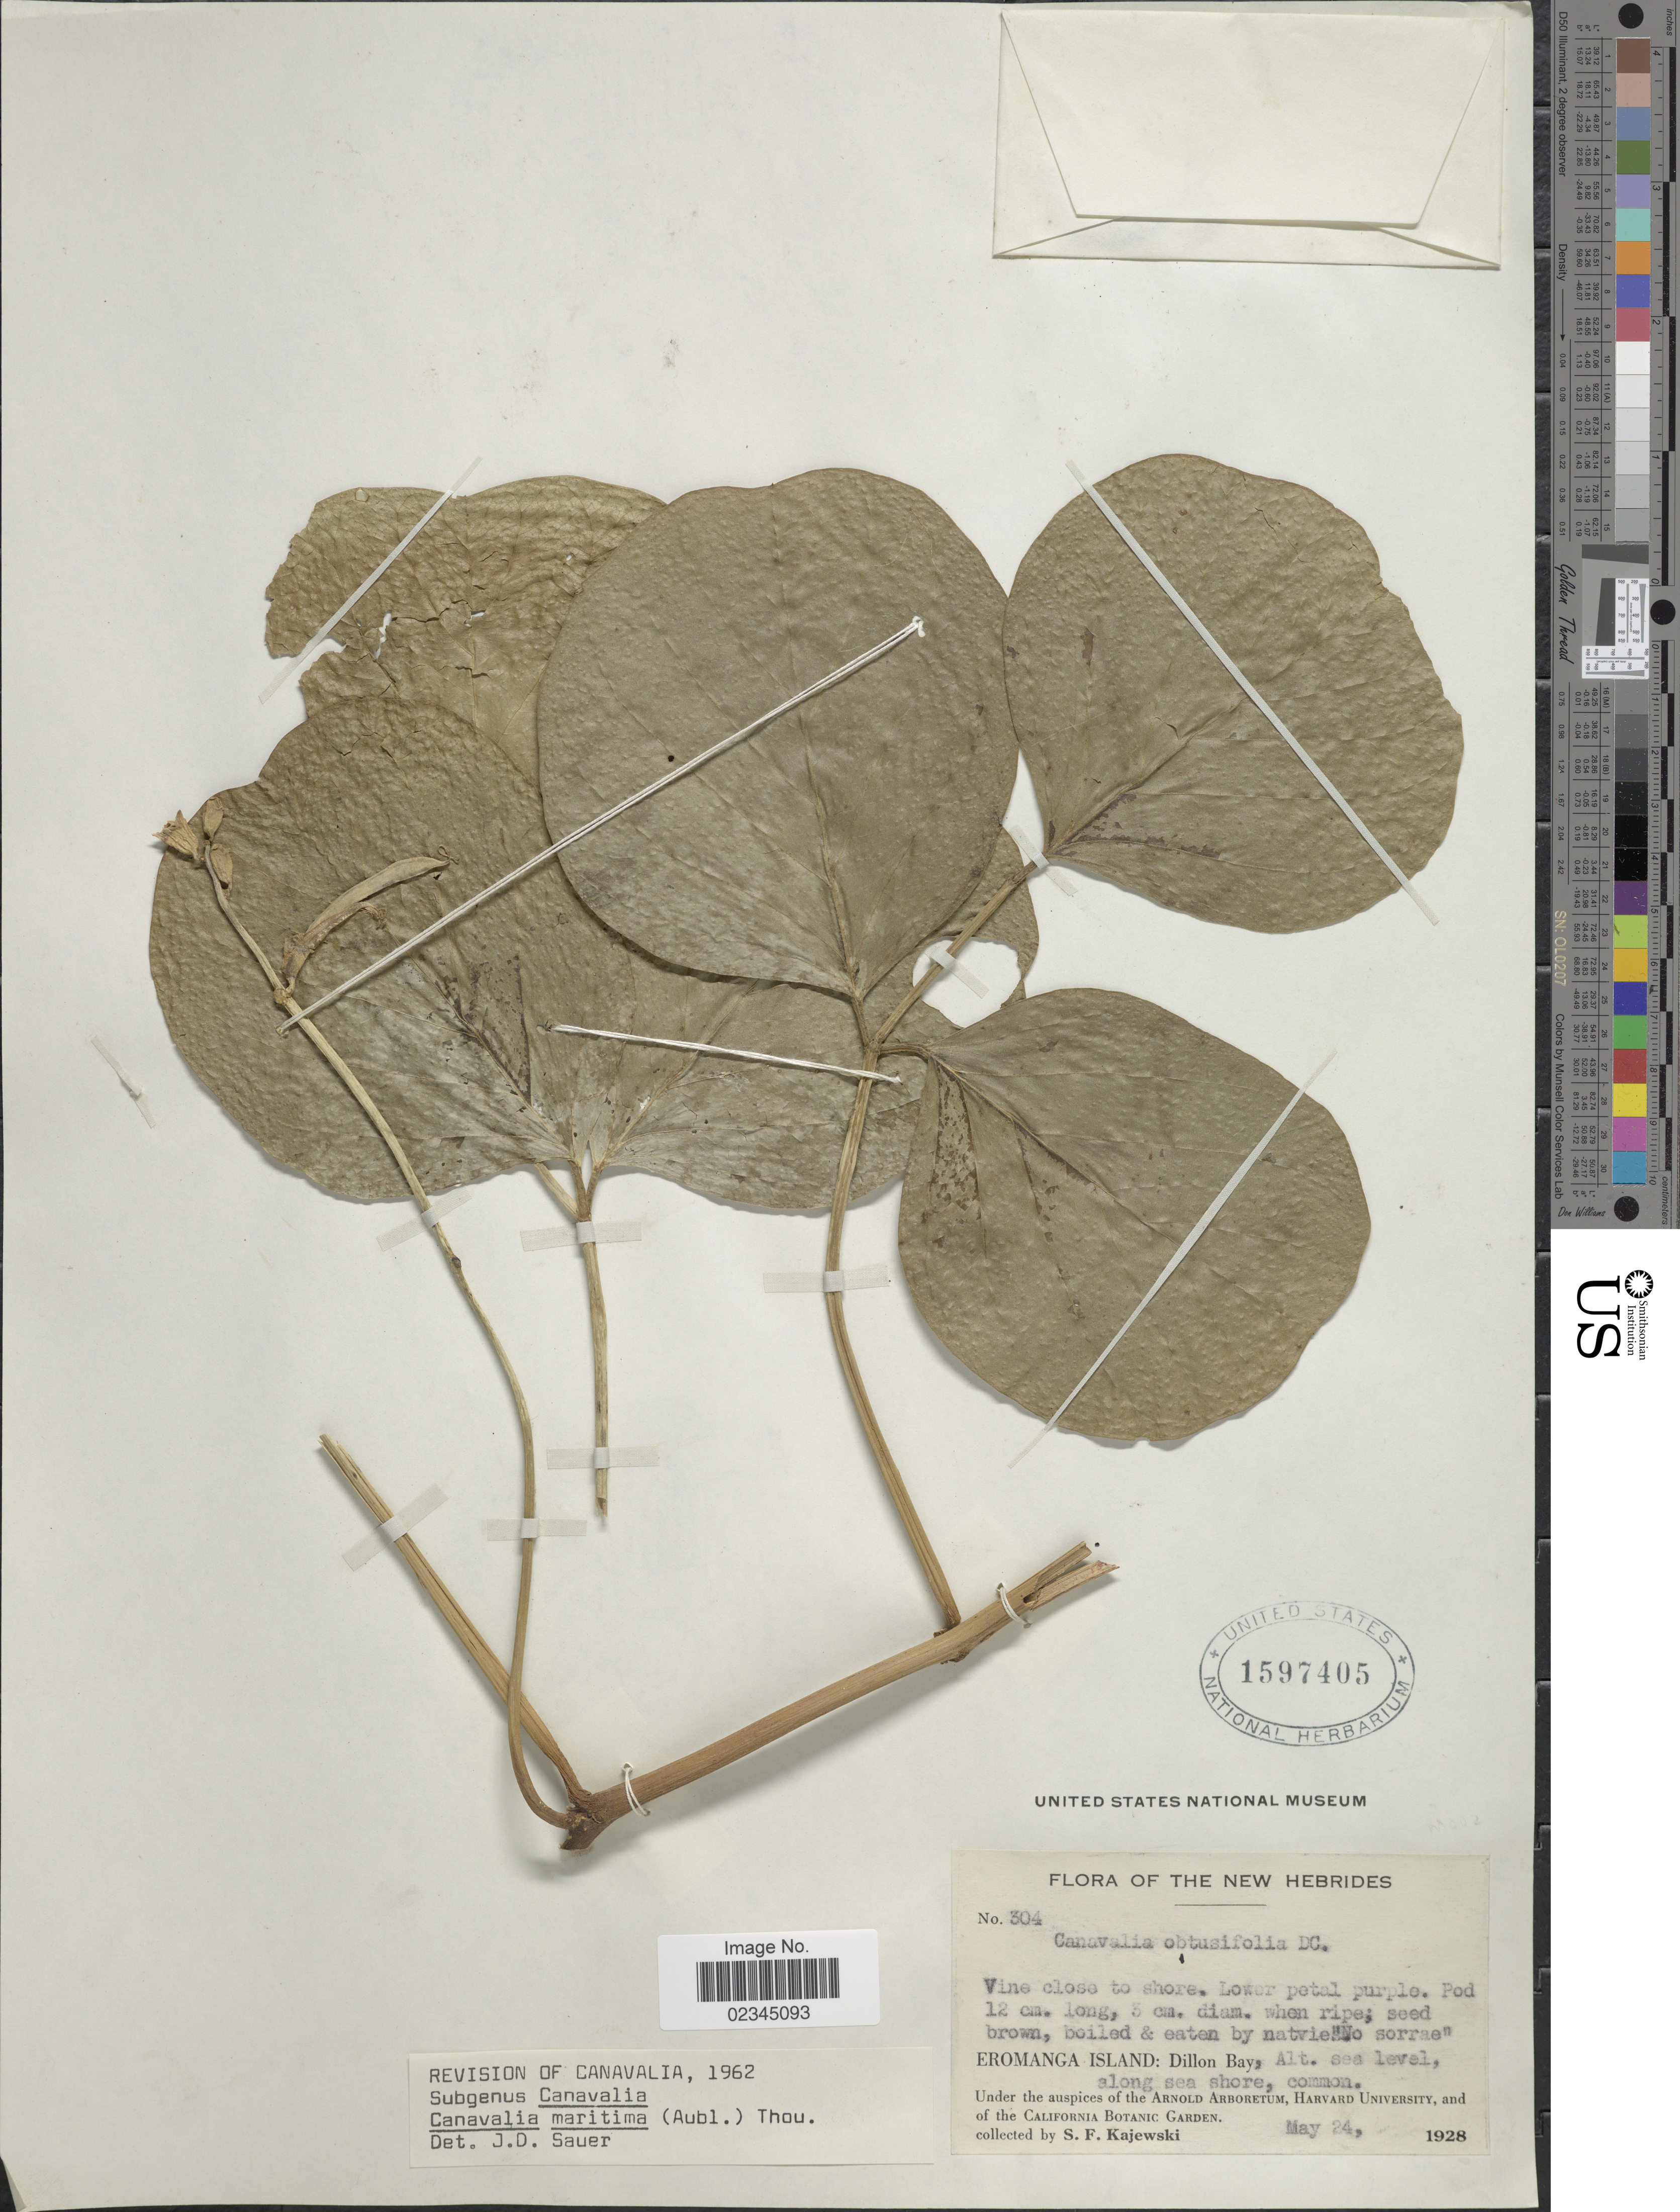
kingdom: Plantae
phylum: Tracheophyta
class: Magnoliopsida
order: Fabales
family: Fabaceae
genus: Canavalia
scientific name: Canavalia rosea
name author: (Sw.) DC.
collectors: S. Kajewski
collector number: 304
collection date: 1928-05-24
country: Vanuatu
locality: New Hebrides. Eromanga Island: Dillon Bay. Along sea shore.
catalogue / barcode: US 1597405